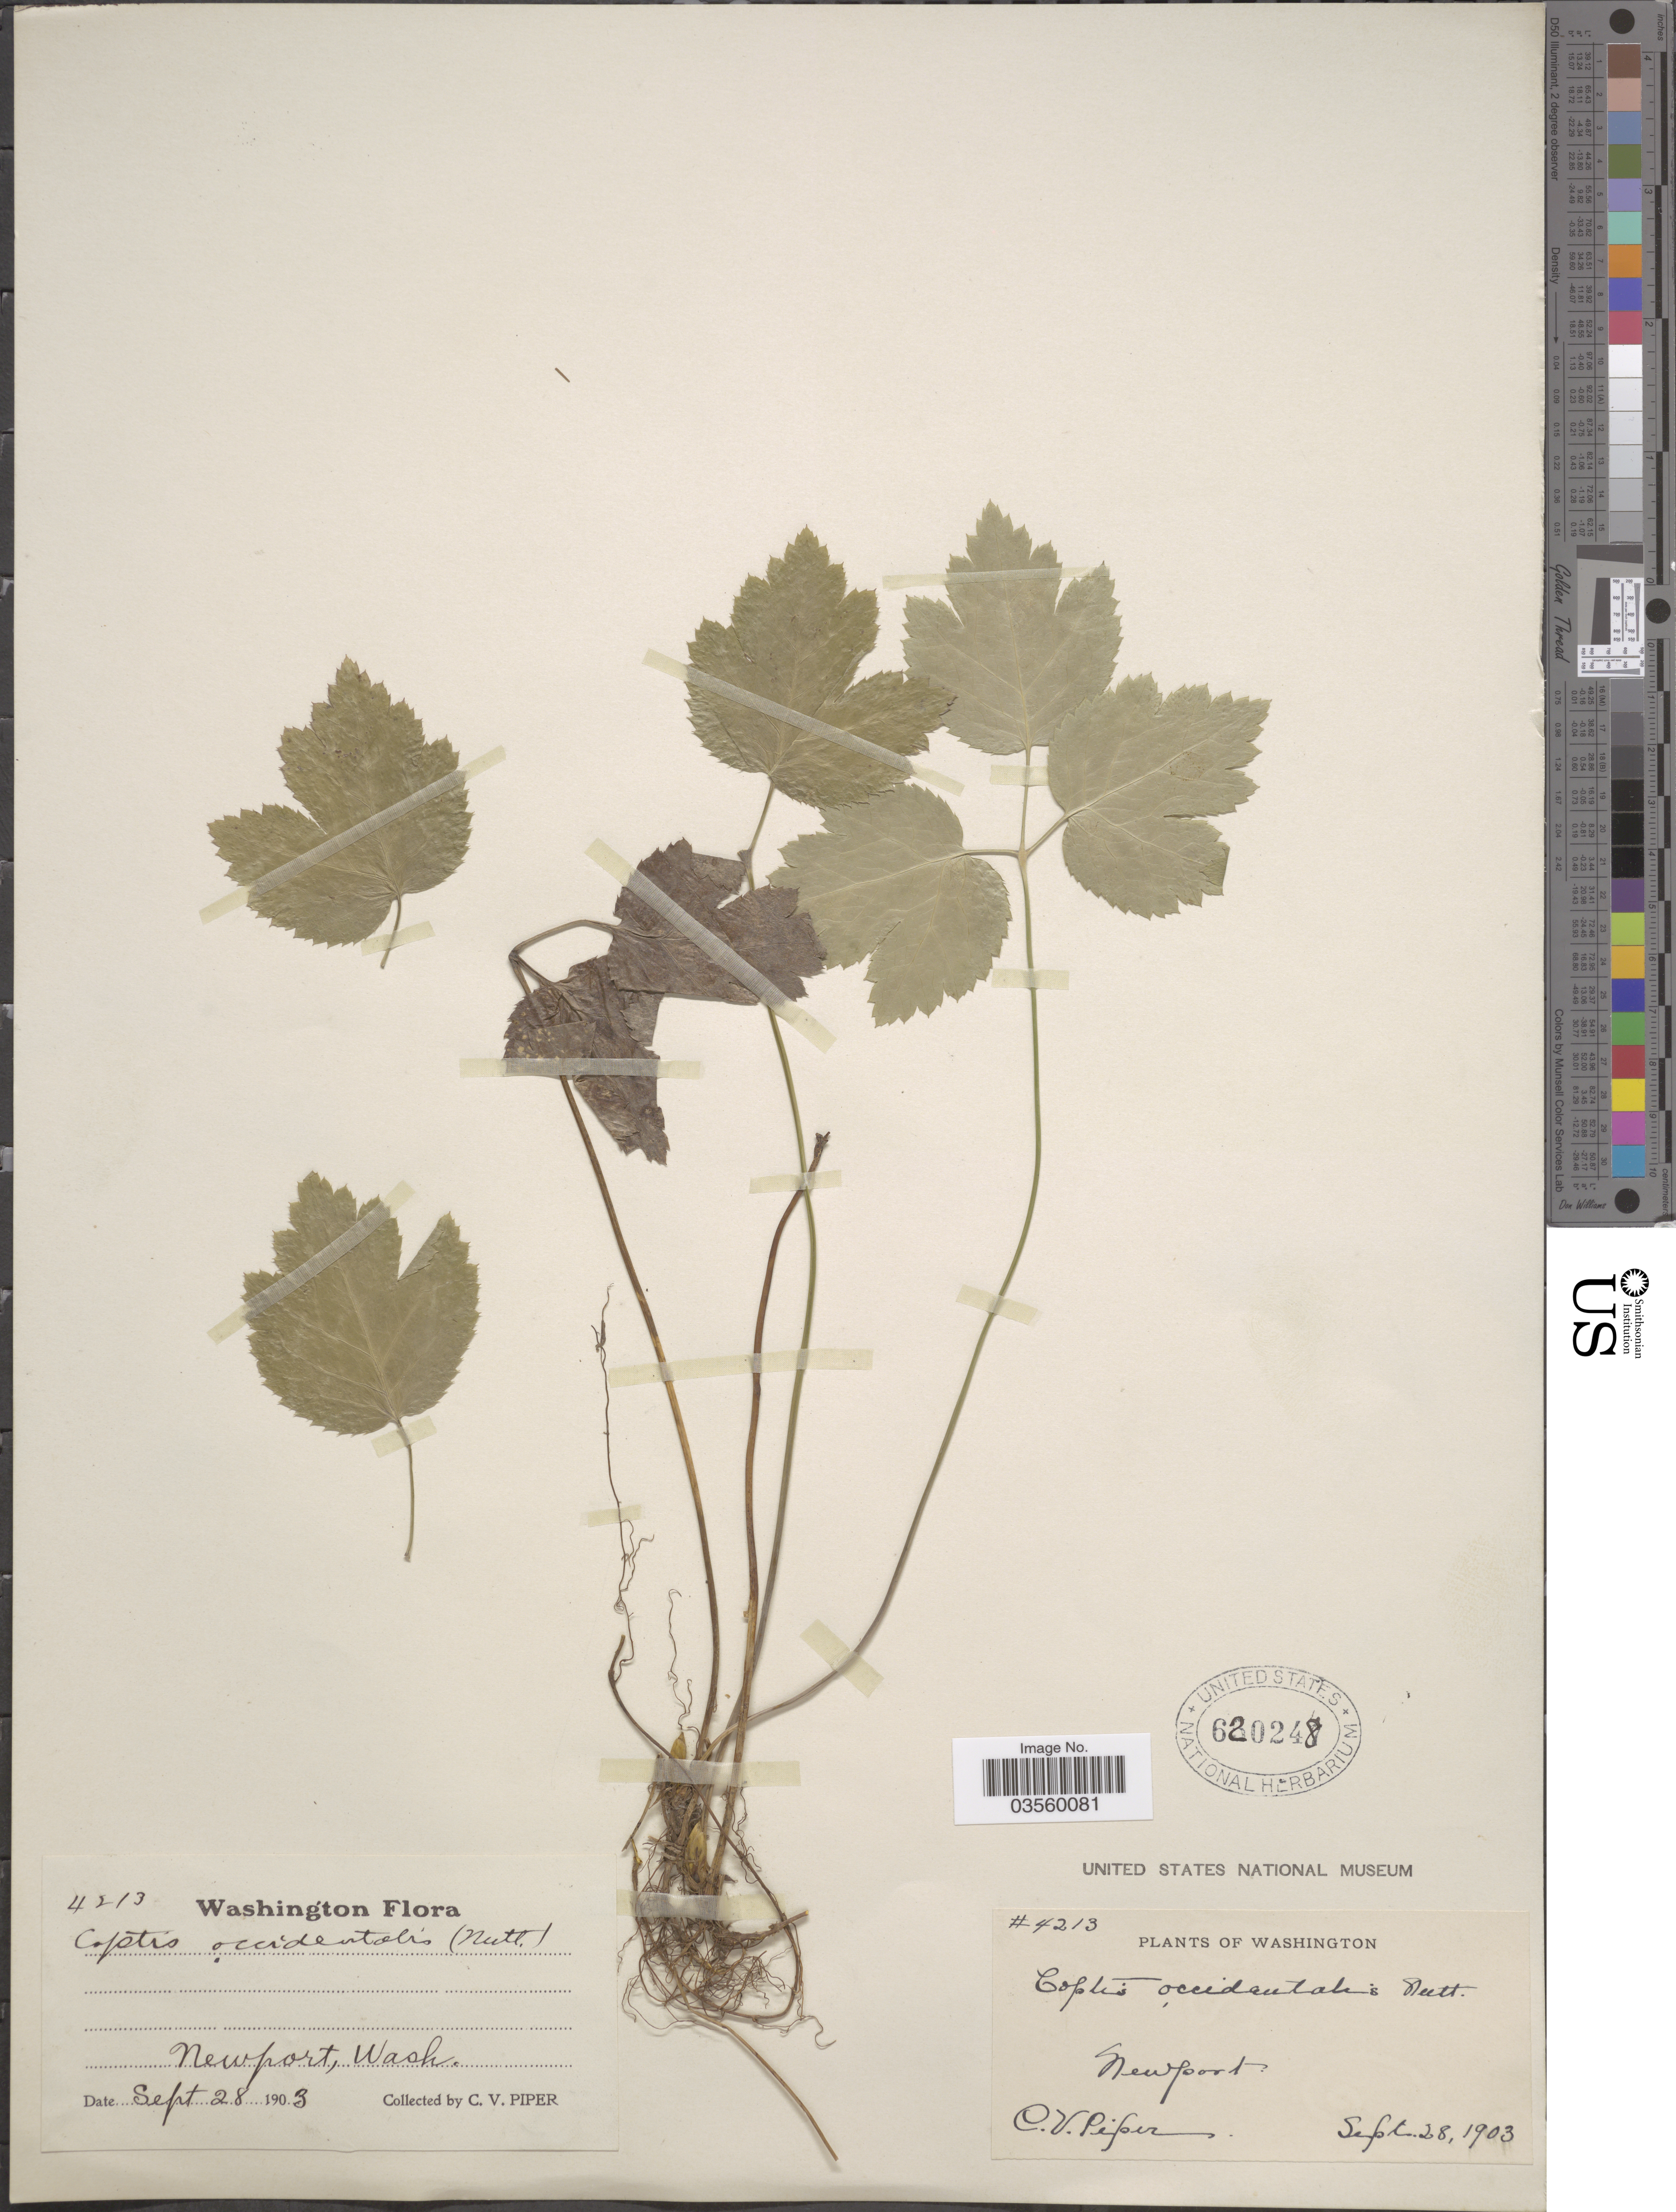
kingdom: Plantae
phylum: Tracheophyta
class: Magnoliopsida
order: Ranunculales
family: Ranunculaceae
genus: Coptis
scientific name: Coptis occidentalis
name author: Torr. & A. Gray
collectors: C. V. Piper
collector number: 4213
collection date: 1903-09-28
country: United States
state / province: Washington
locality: Newport.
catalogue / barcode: US 620248